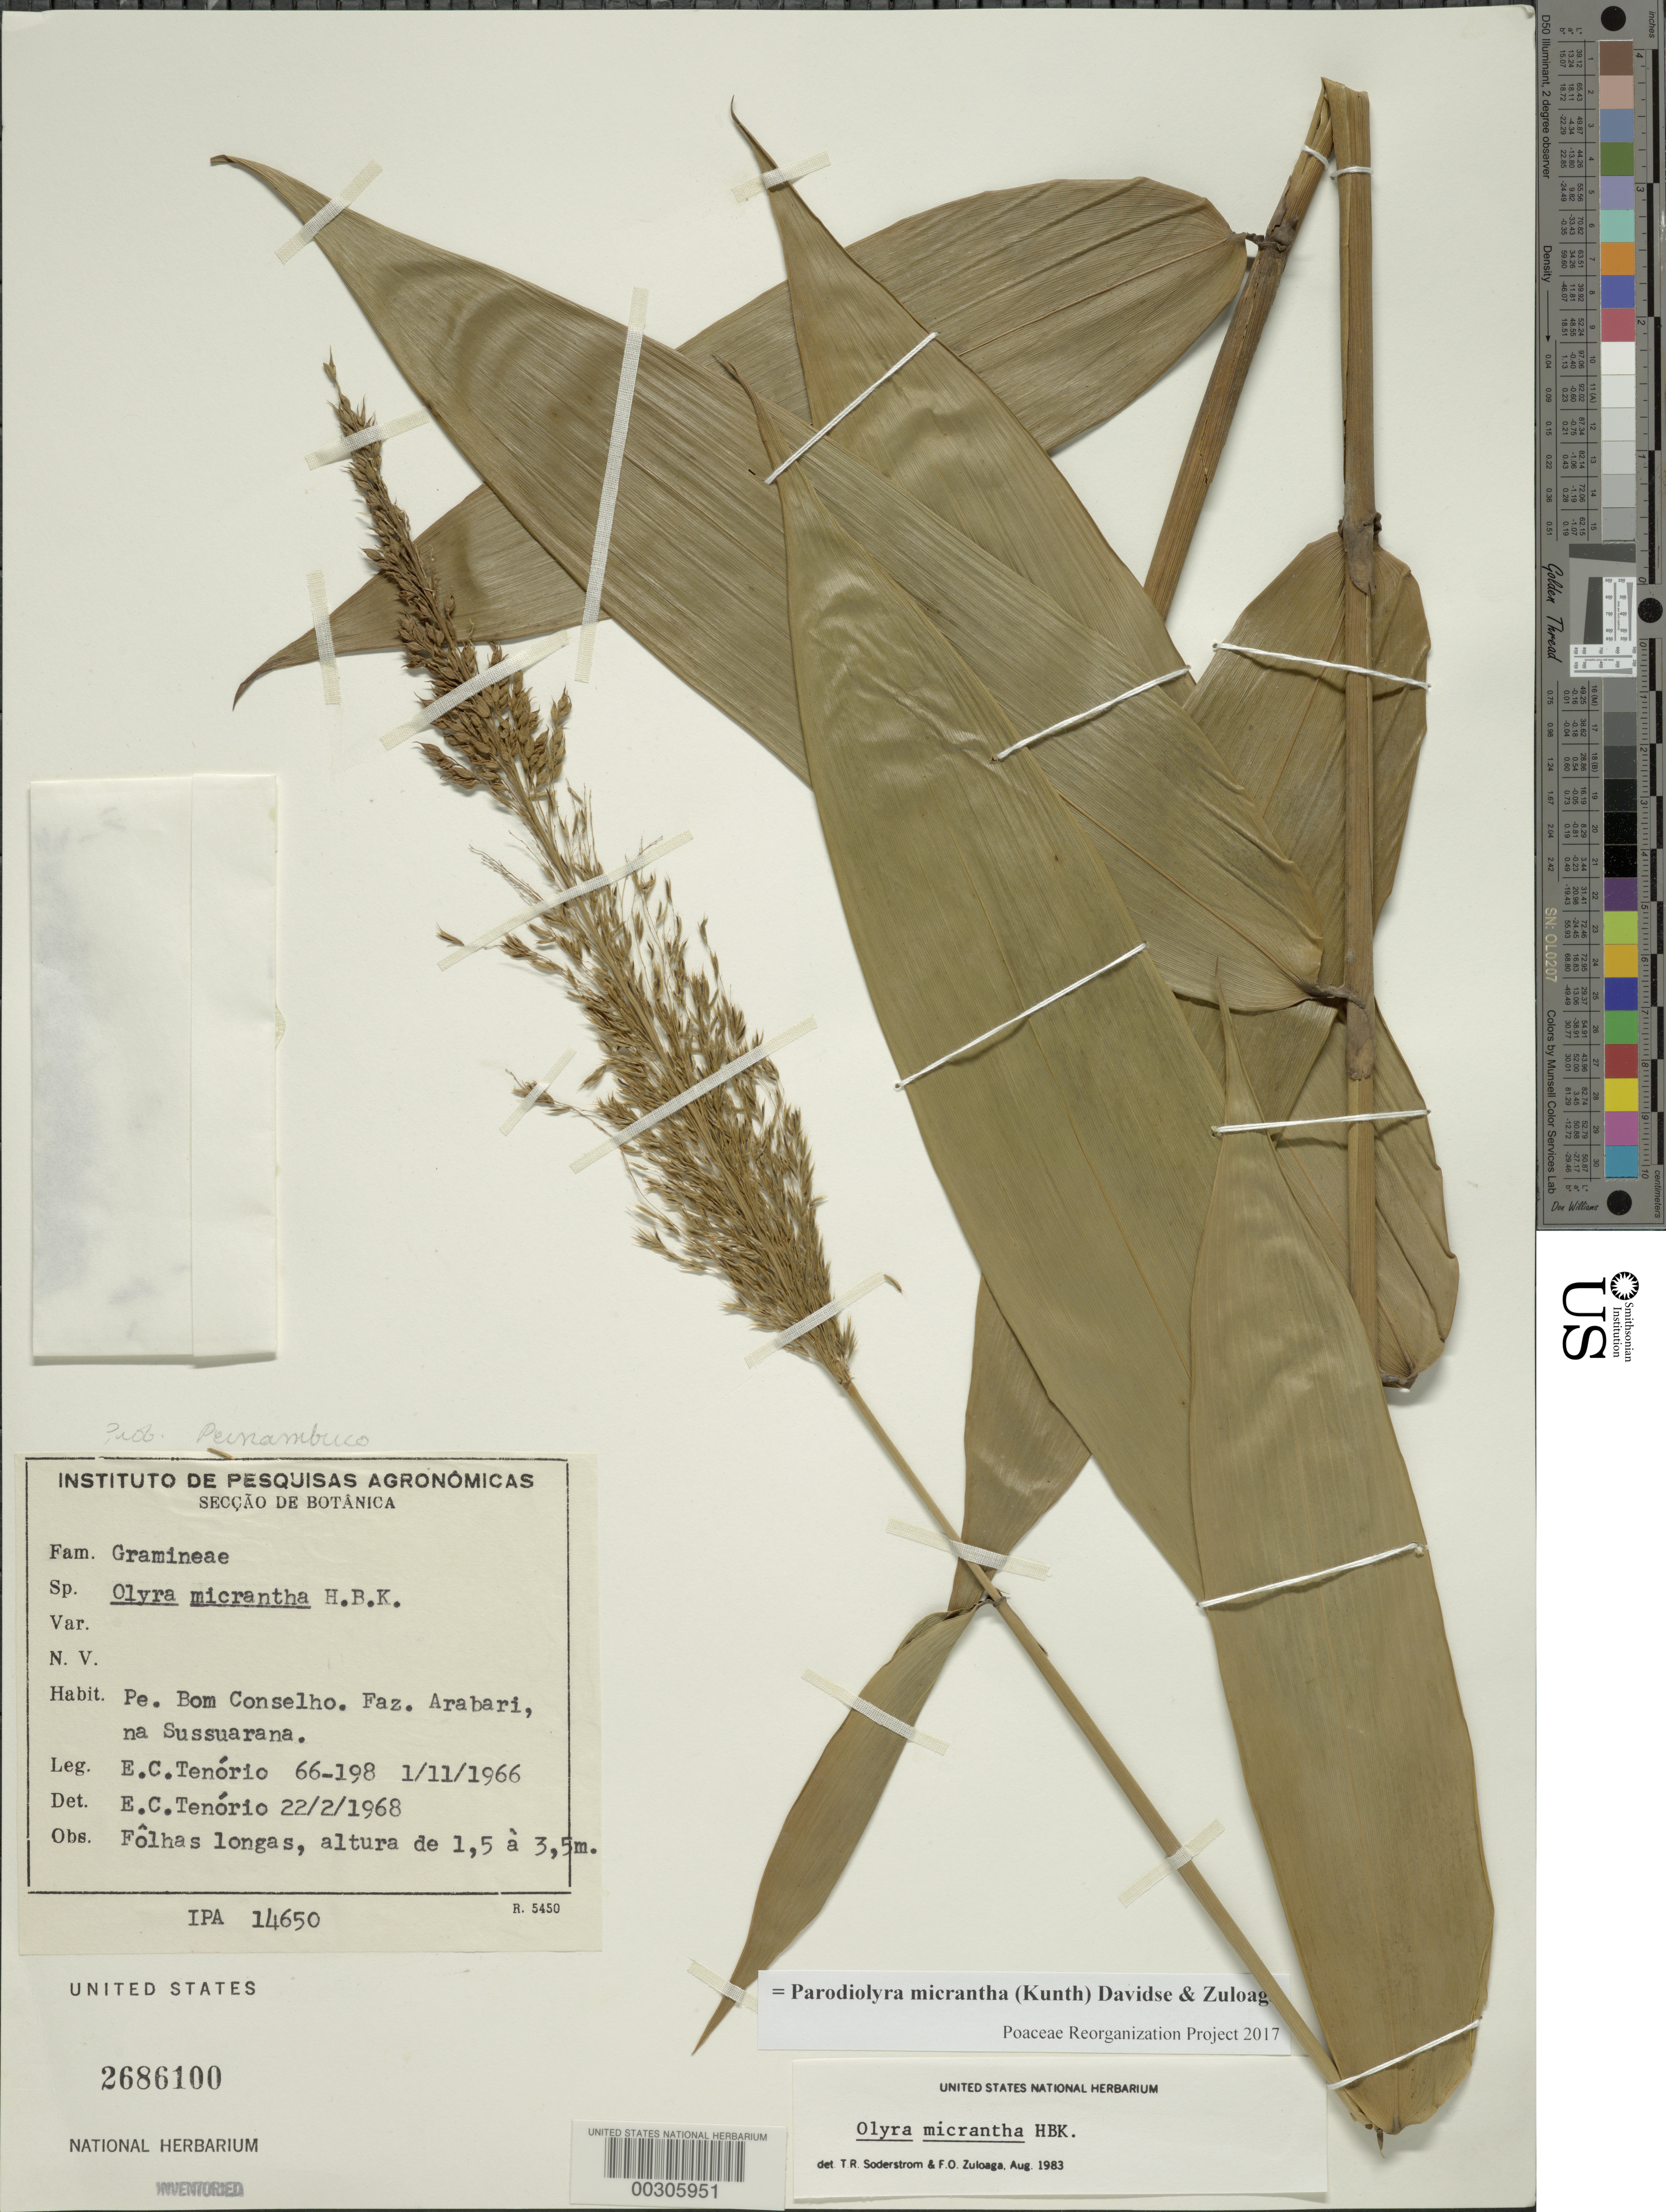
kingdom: Plantae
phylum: Tracheophyta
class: Liliopsida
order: Poales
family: Poaceae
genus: Parodiolyra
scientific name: Parodiolyra micrantha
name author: (Kunth) Davidse & Zuloaga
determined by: Poaceae Reorganization Project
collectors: E. Tenorio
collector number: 66-198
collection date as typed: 01 Nov 1966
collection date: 1966-11-01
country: Germany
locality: Gorgenthal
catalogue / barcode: US 2686100